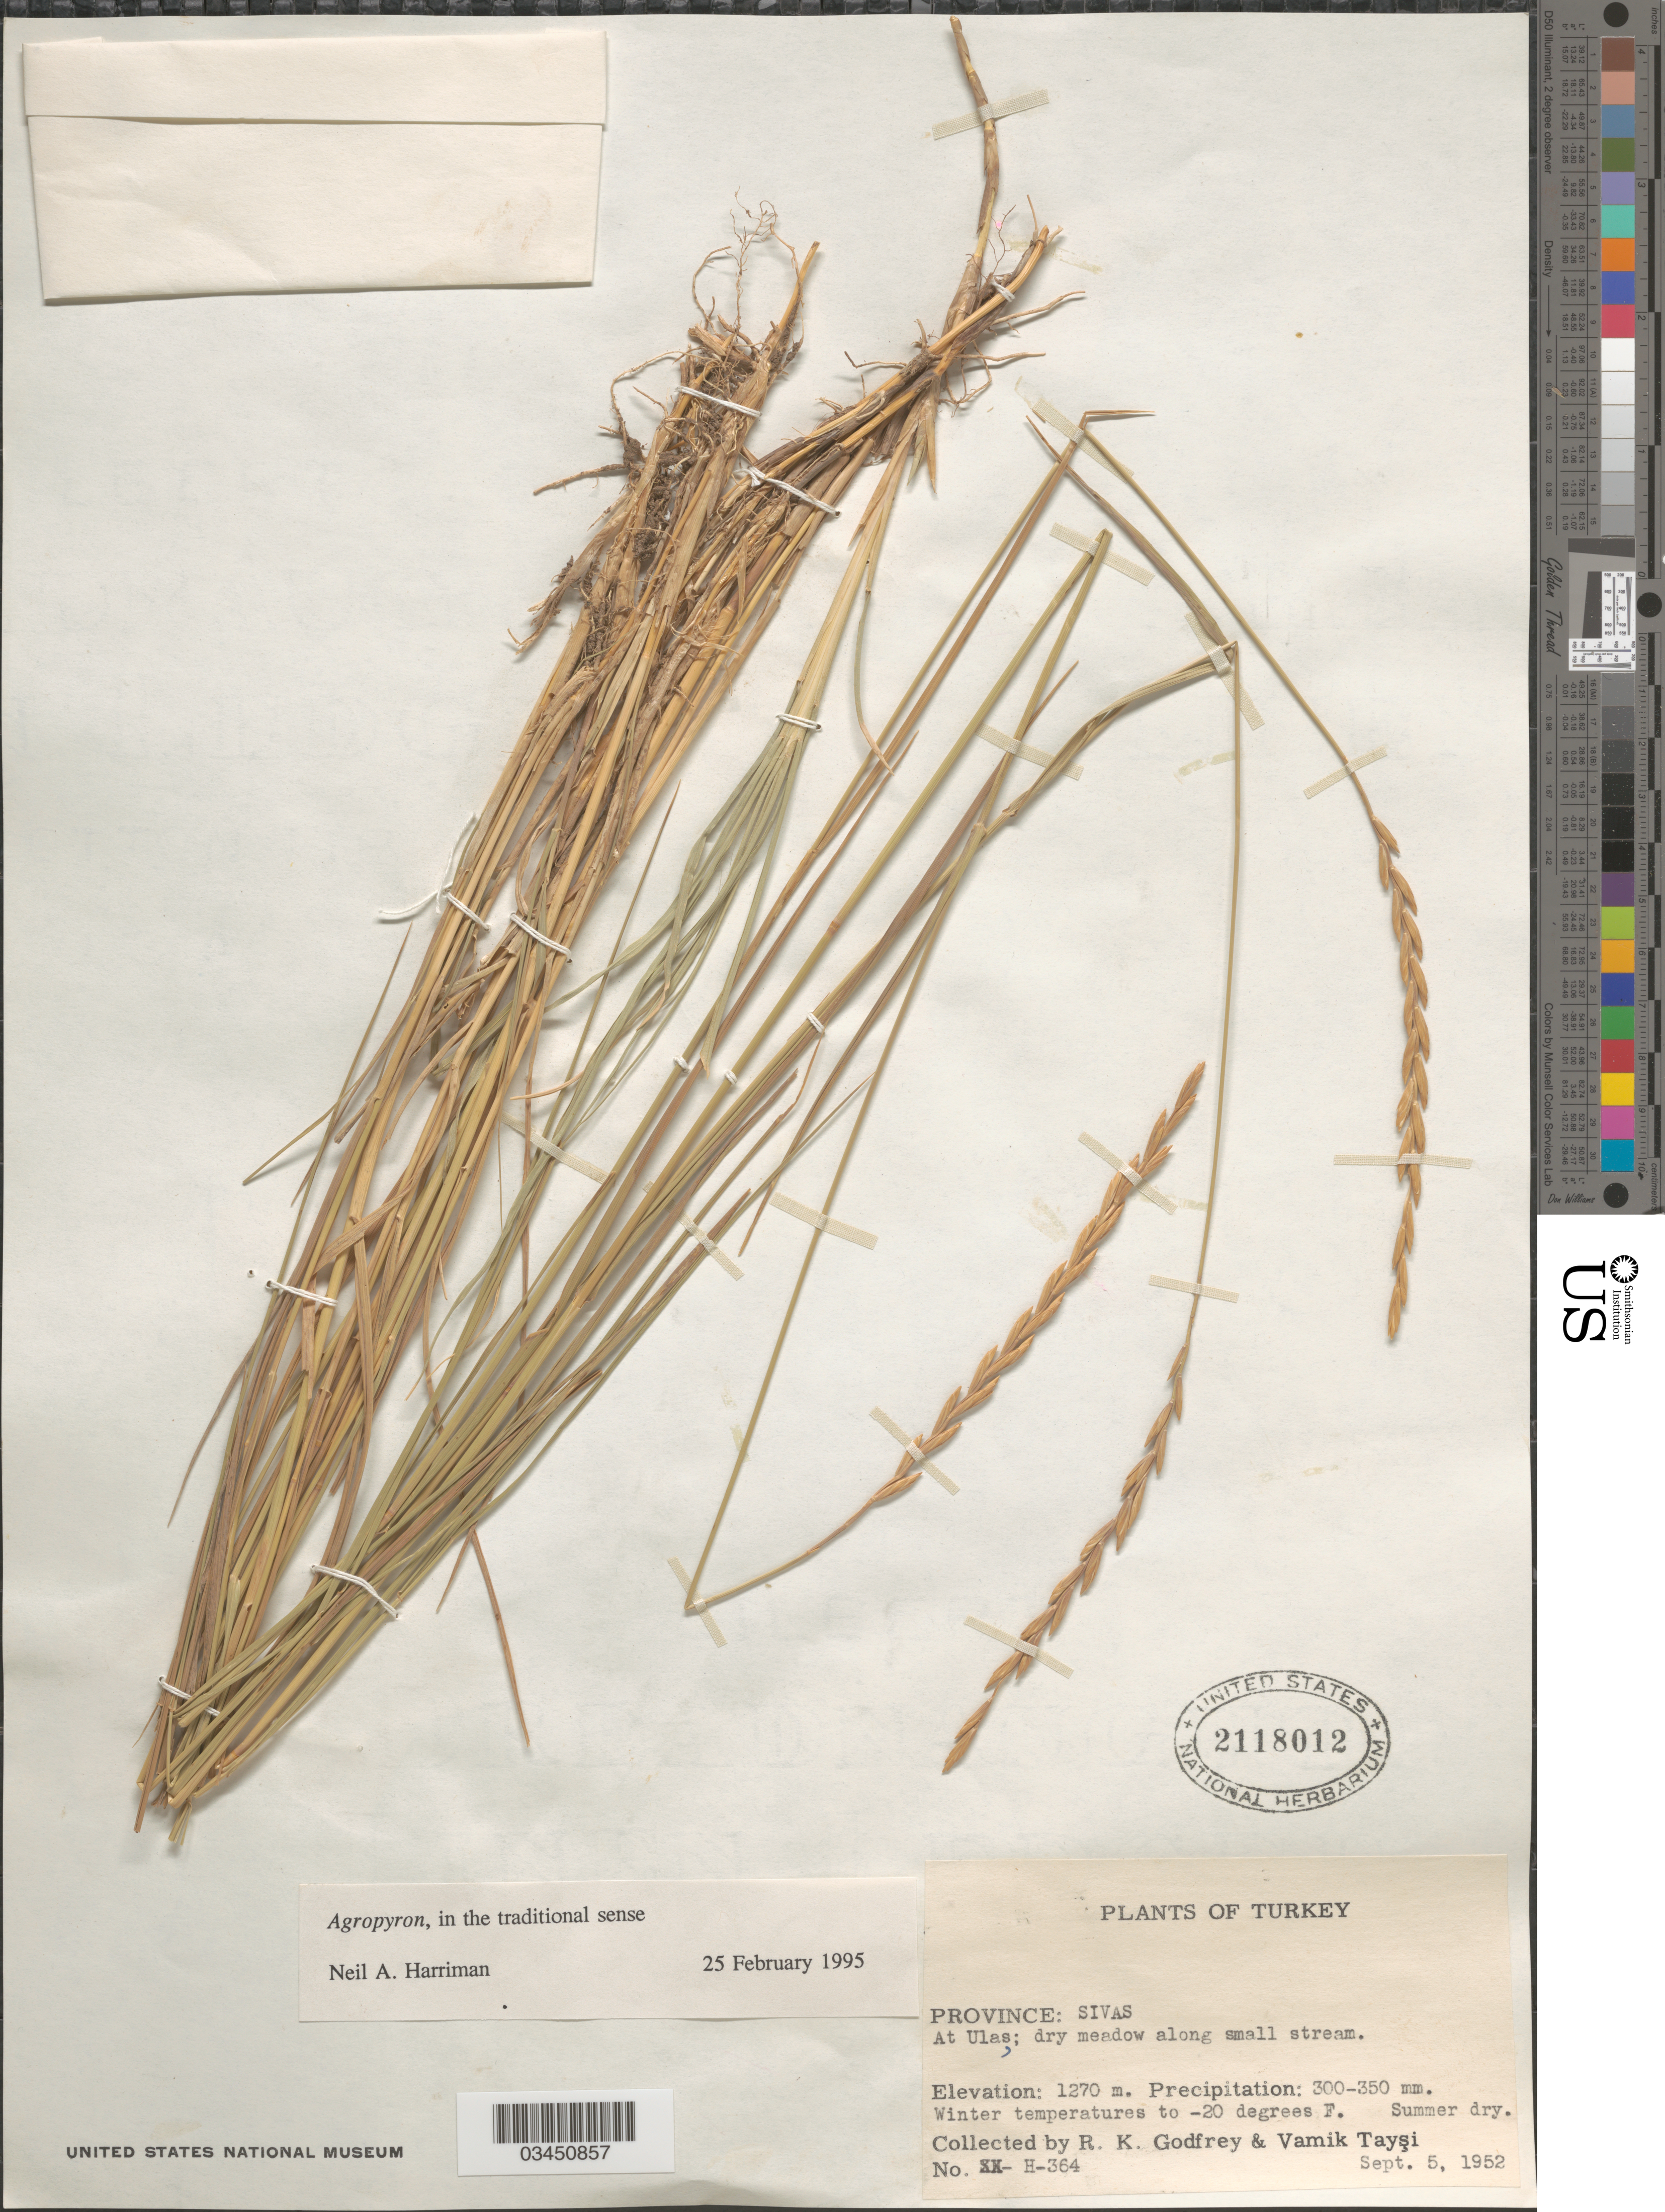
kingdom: Plantae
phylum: Tracheophyta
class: Liliopsida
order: Poales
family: Poaceae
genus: Elymus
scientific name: Elymus sp.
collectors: R. K. Godfrey & V. Taysi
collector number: H-364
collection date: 1952-09-05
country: Turkey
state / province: Sivas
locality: At Ulas; dry meadow along small stream.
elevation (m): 1270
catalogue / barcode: US 2118012